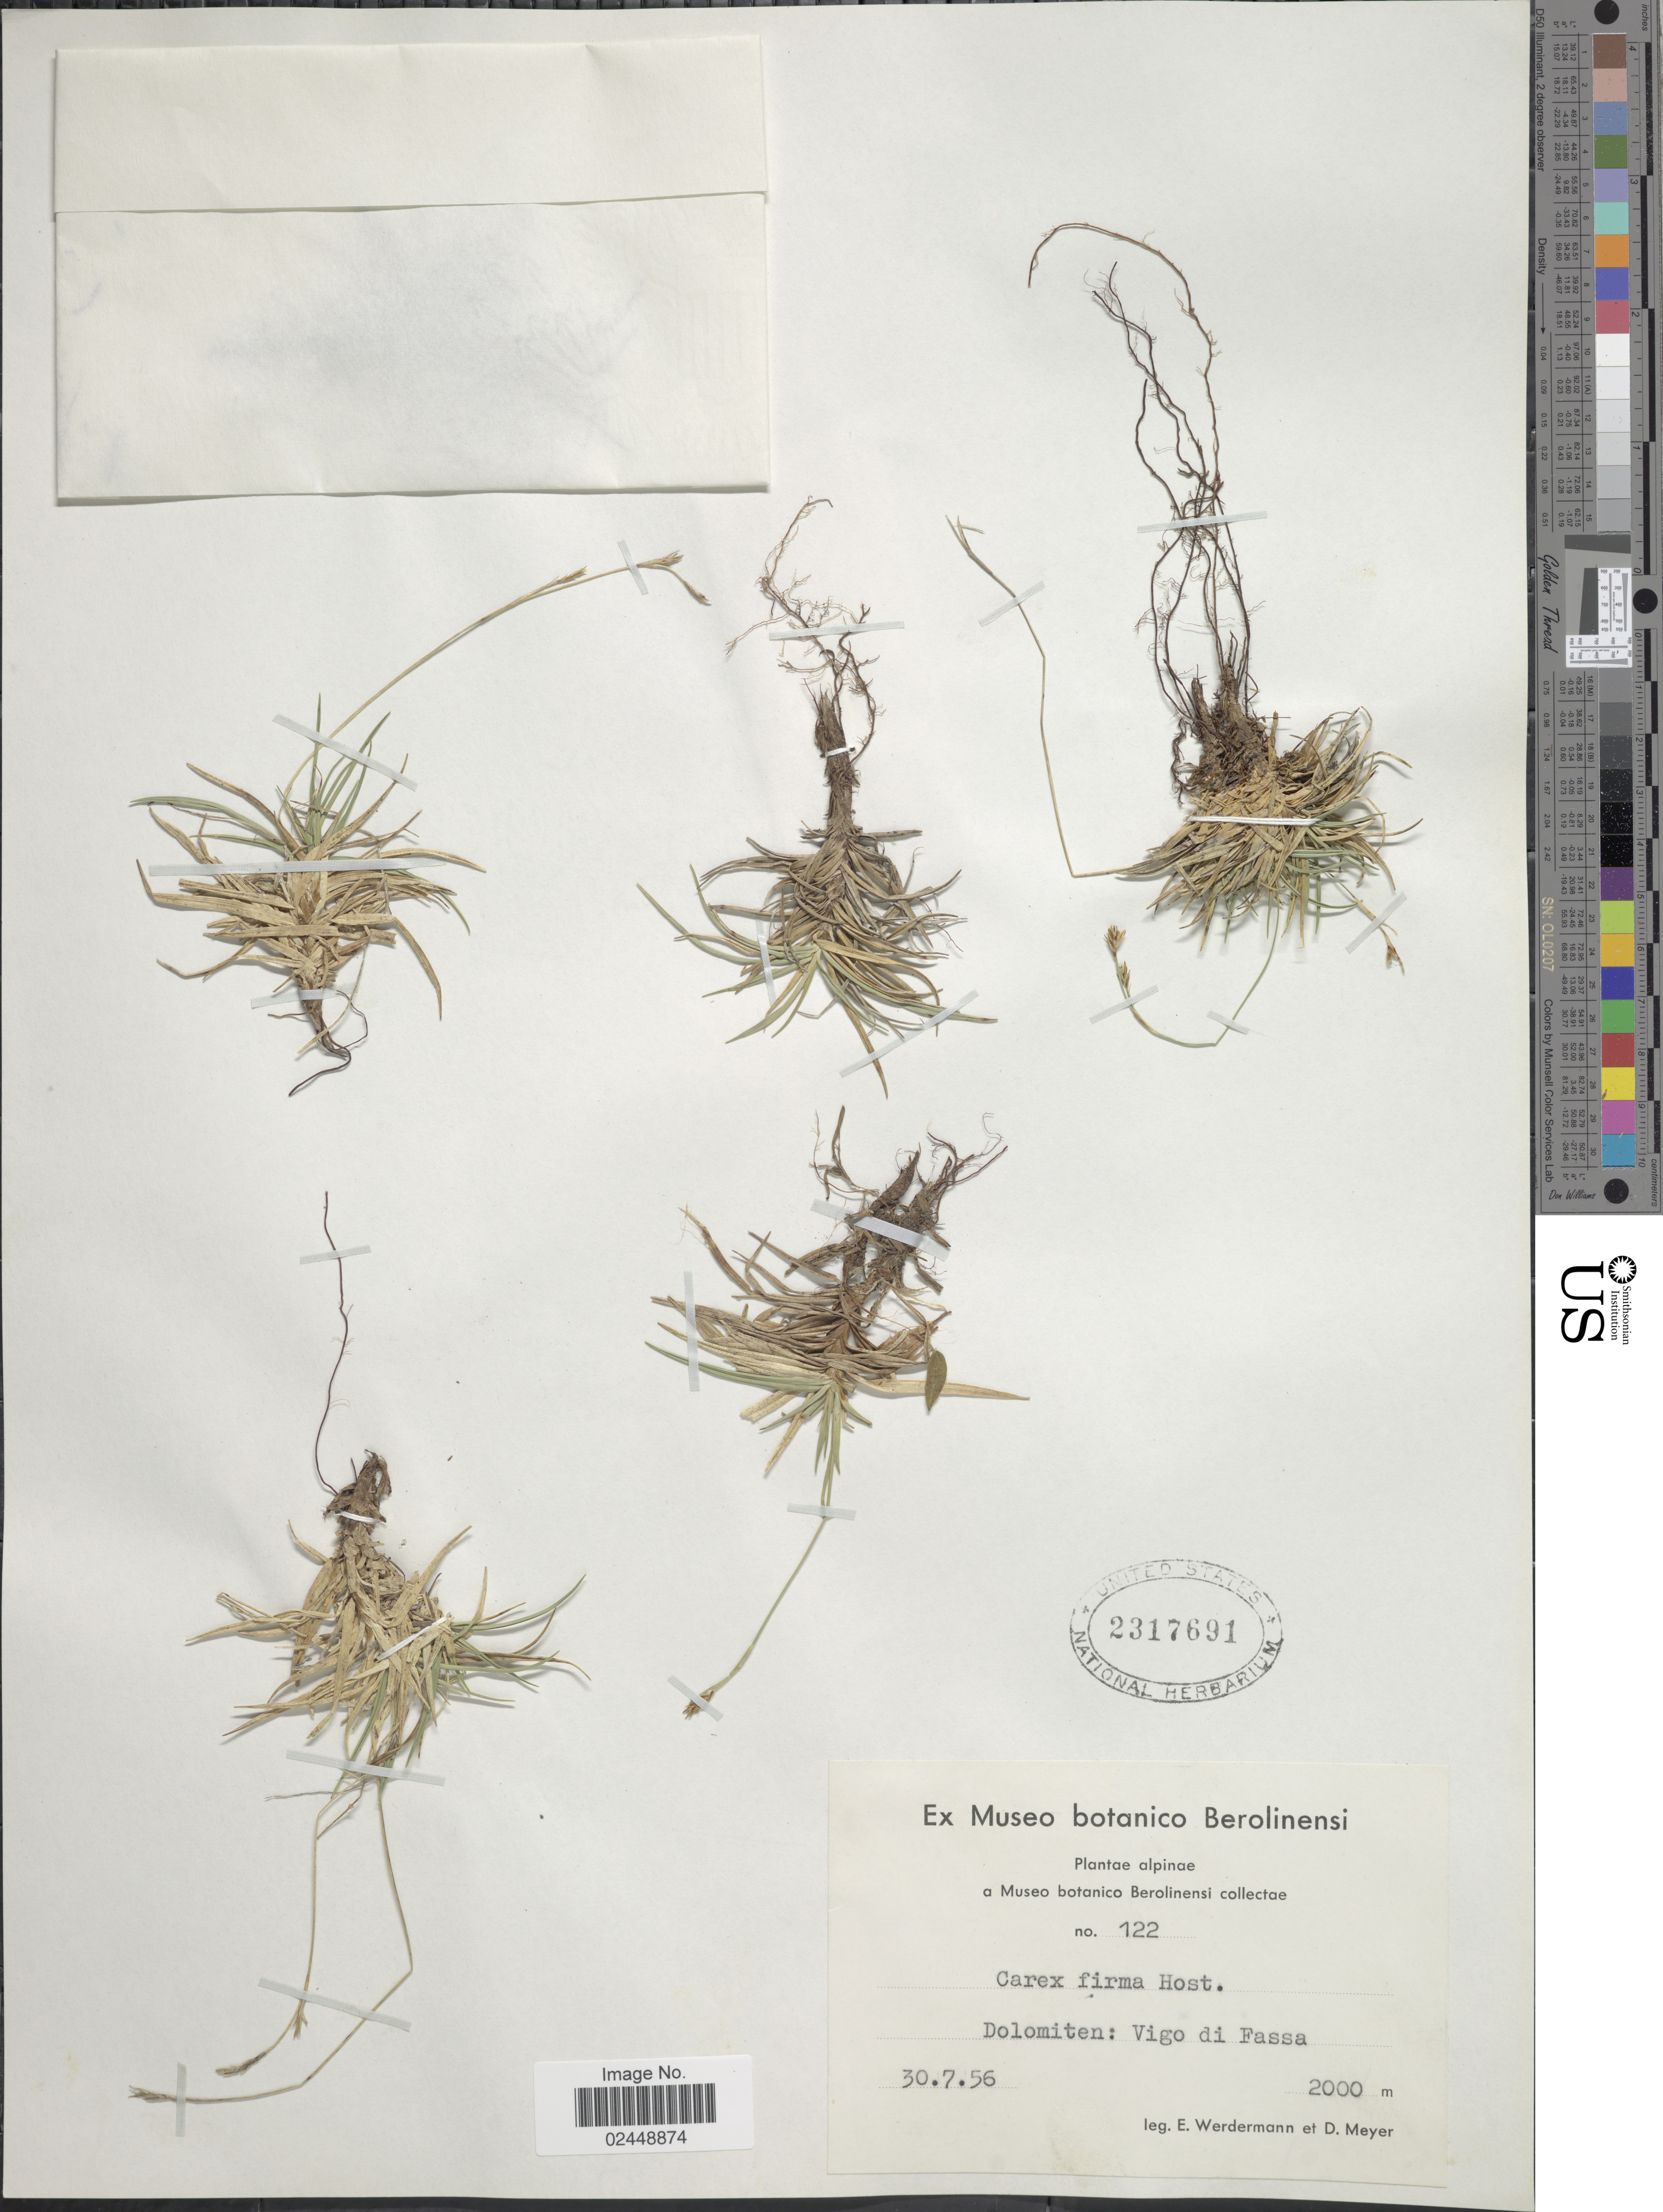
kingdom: Plantae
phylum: Tracheophyta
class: Liliopsida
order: Poales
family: Cyperaceae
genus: Carex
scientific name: Carex firma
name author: Host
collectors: E. Wedermann & D. Meyer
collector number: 122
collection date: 1956-07-30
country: Italy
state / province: Trentino-Alto Adige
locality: Dolomiten: Vigo di Fassa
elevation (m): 2000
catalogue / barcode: US 2317691